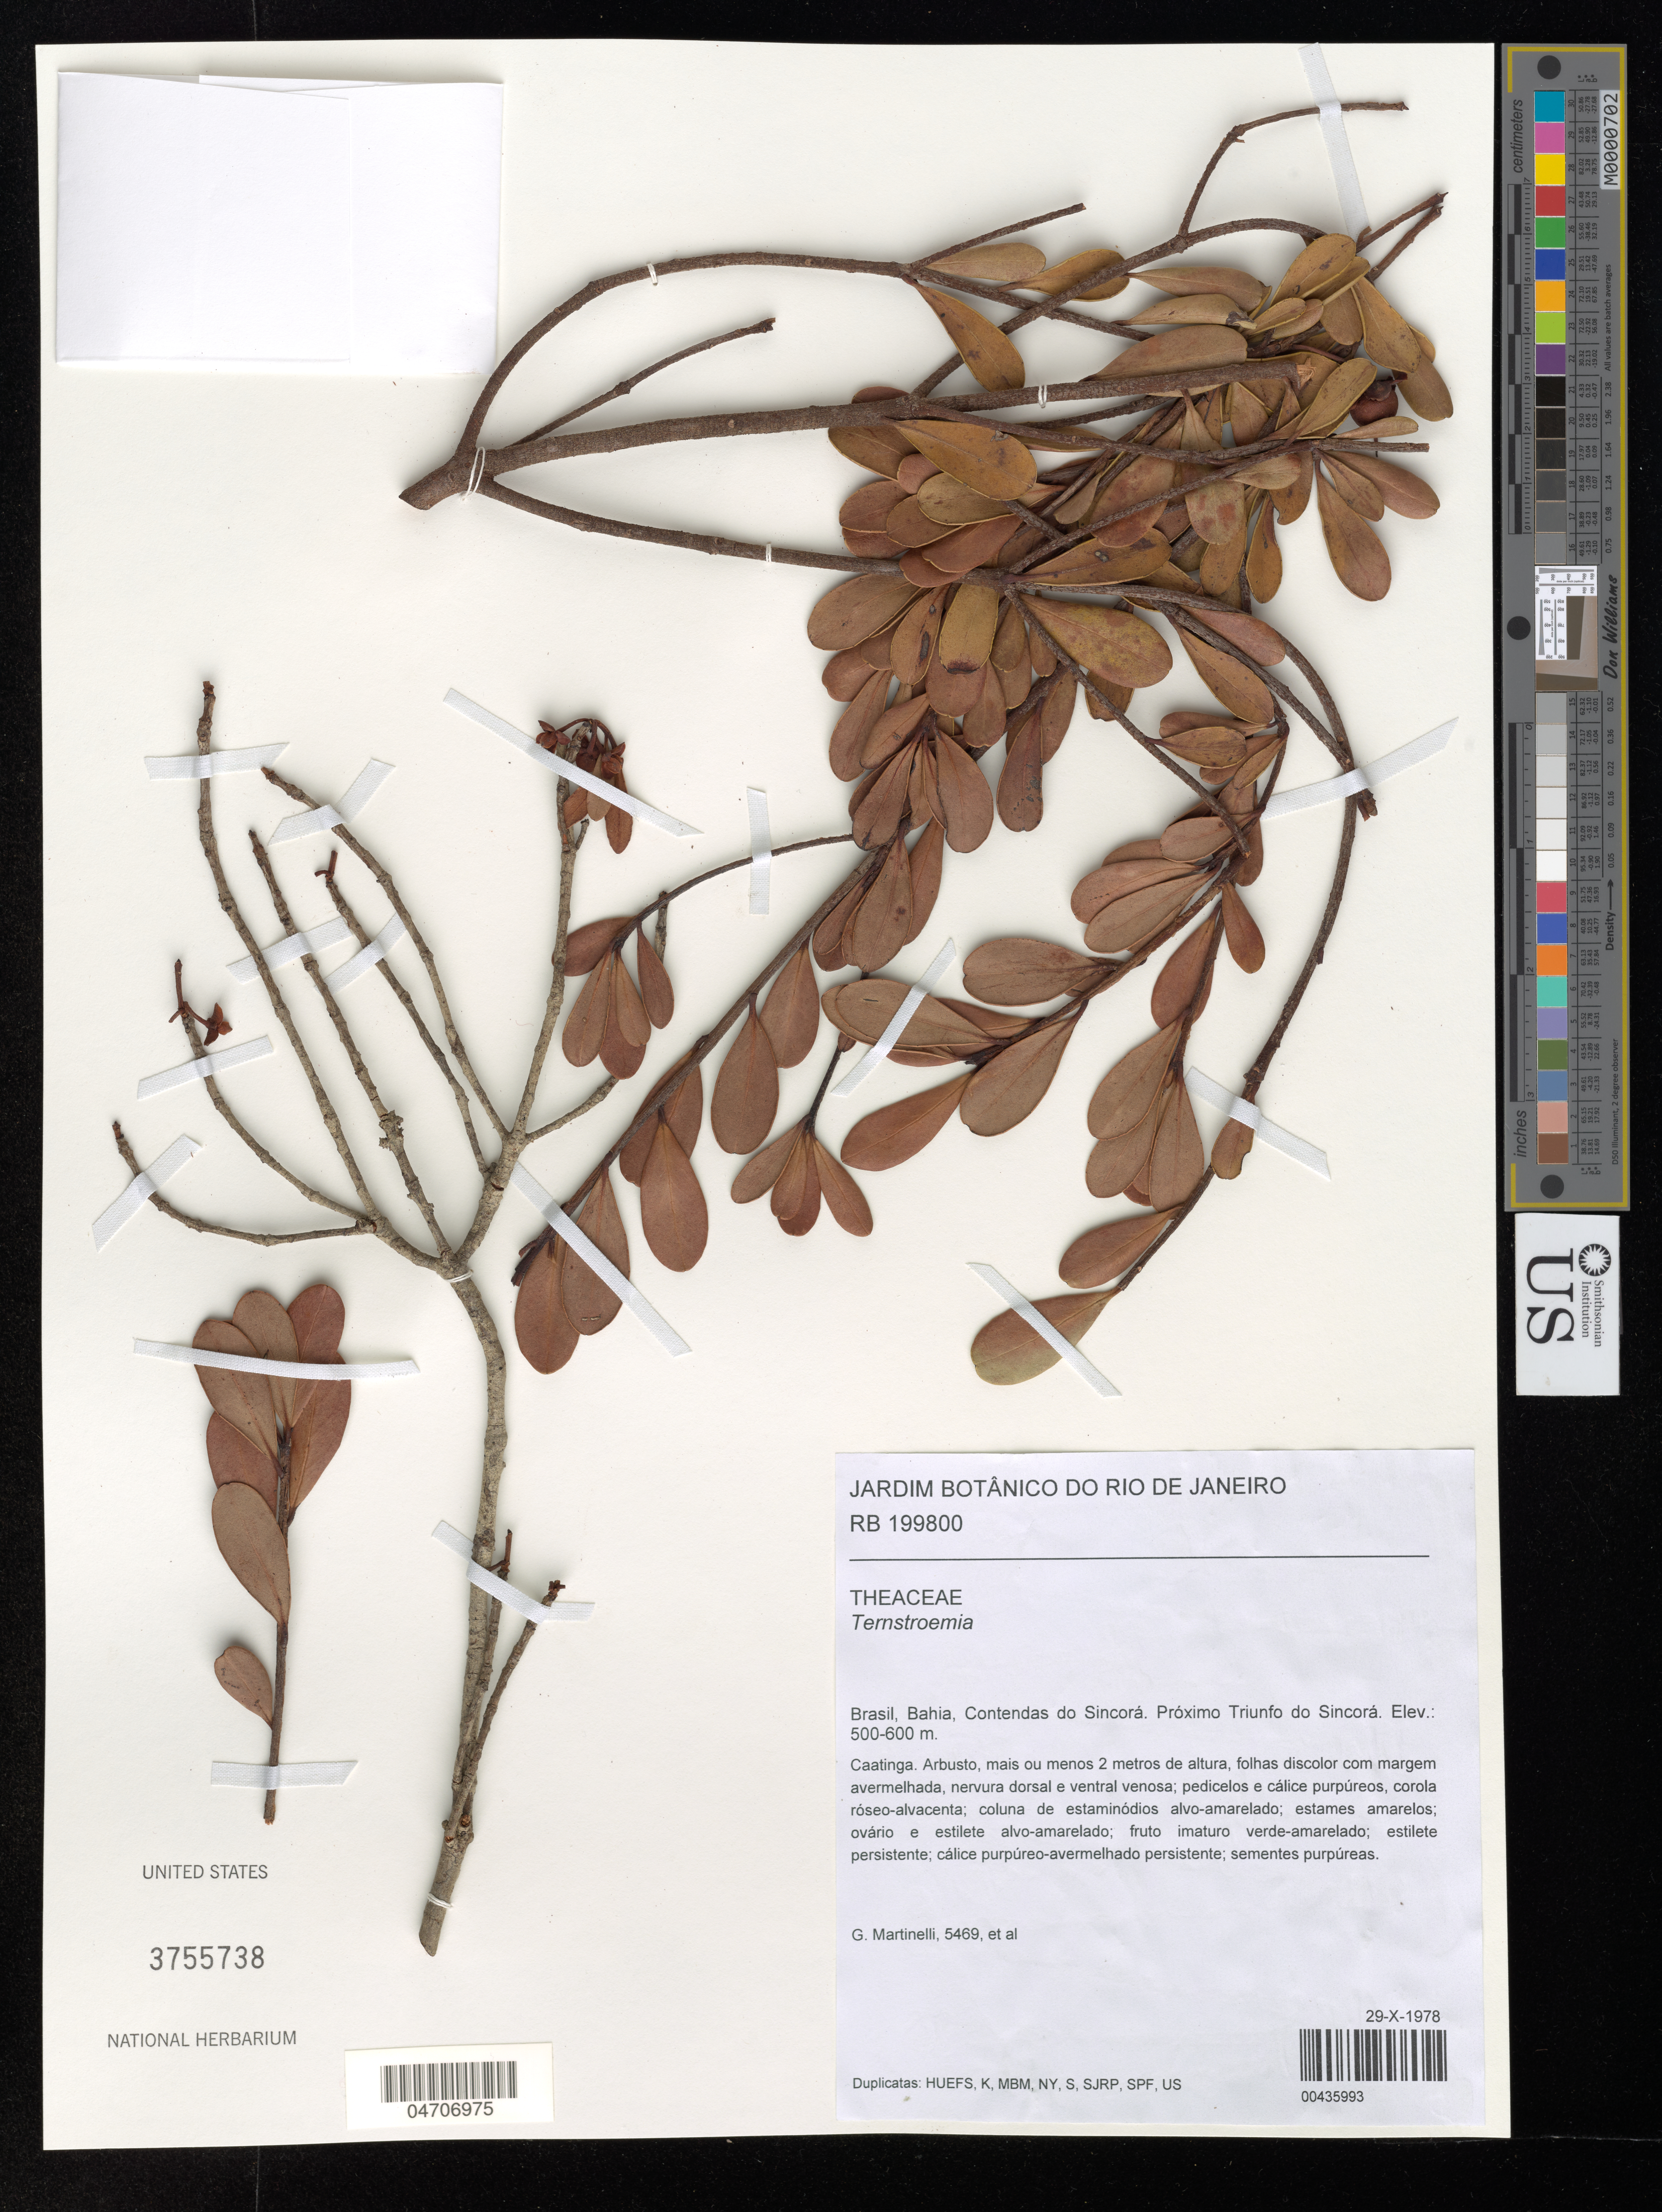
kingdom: Plantae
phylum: Tracheophyta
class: Magnoliopsida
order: Ericales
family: Pentaphylacaceae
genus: Ternstroemia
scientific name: Ternstroemia sp.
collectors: G. Martinelli & et al.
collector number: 5469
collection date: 1978-10-29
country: Brazil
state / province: Bahia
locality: Contendas do Sincorá. Próximo Triunfo do Sincorá.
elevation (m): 500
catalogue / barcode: US 3755738